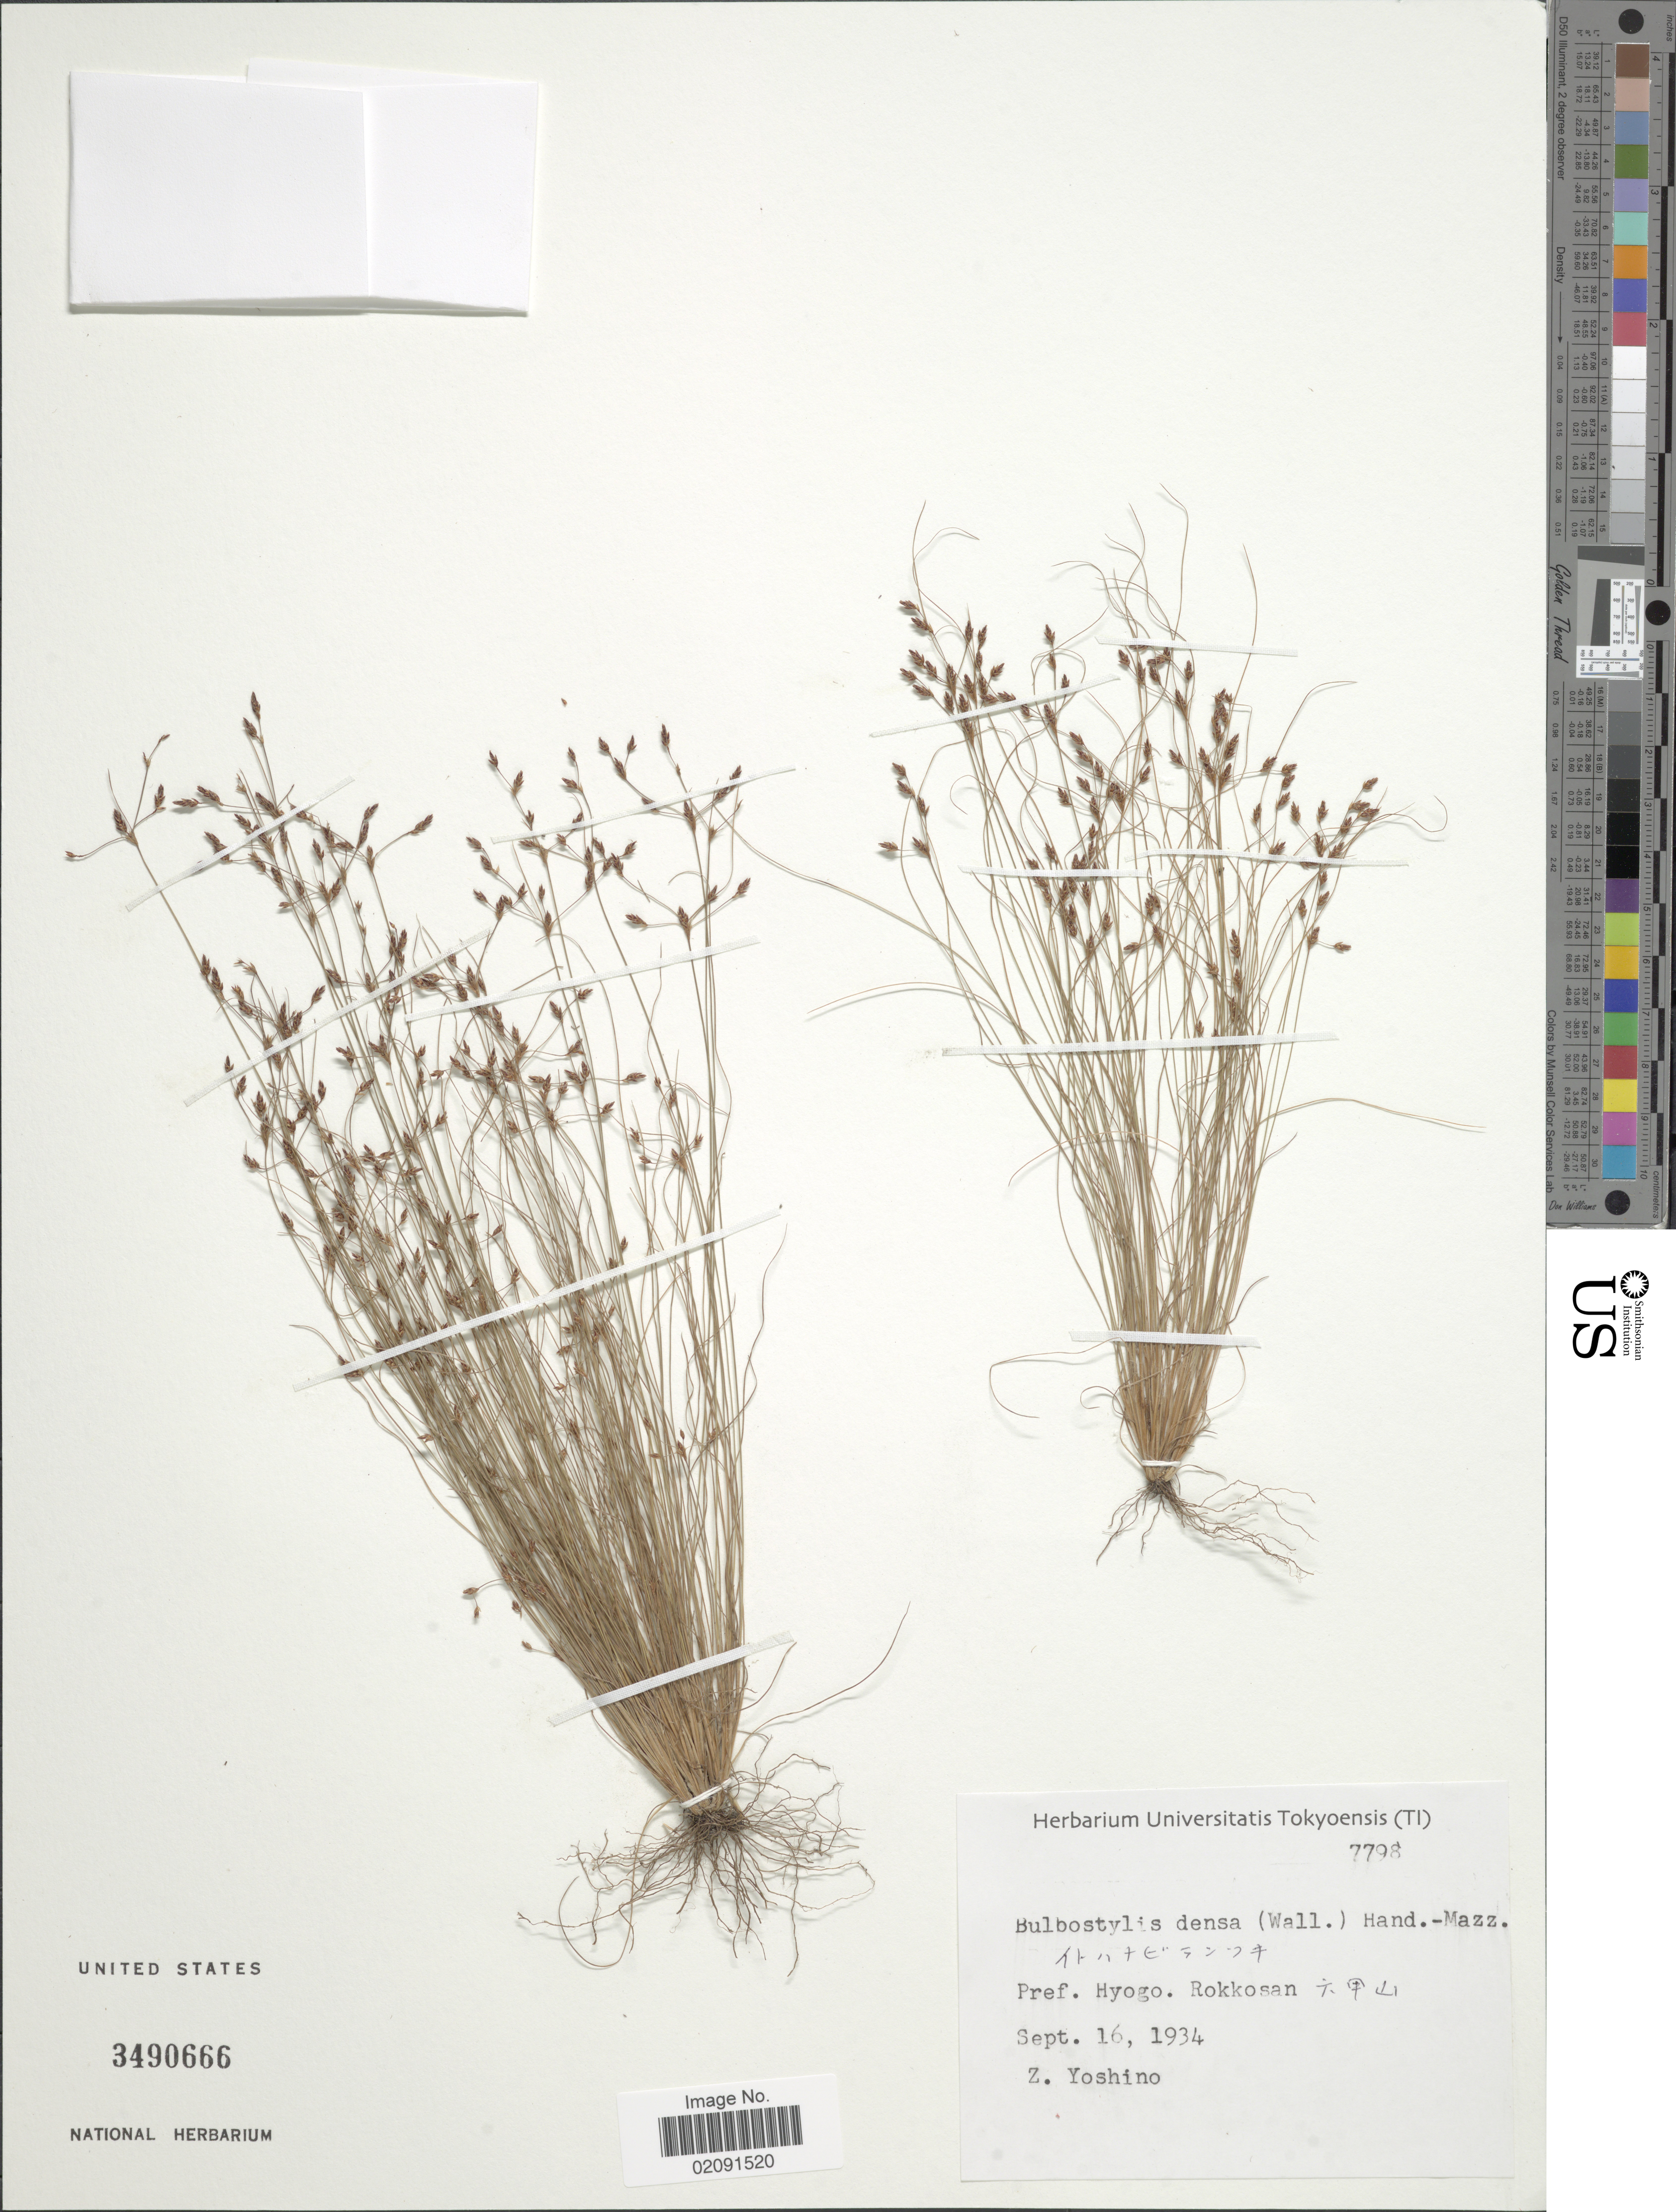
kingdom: Plantae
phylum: Tracheophyta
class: Liliopsida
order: Poales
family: Cyperaceae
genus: Bulbostylis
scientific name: Bulbostylis densa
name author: (Wall.) Hand.-Mazz.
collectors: Z. Yoshino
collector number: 7798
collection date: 1934-09-16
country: Japan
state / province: Hyogo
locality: Rokkosan.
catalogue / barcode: US 3490666